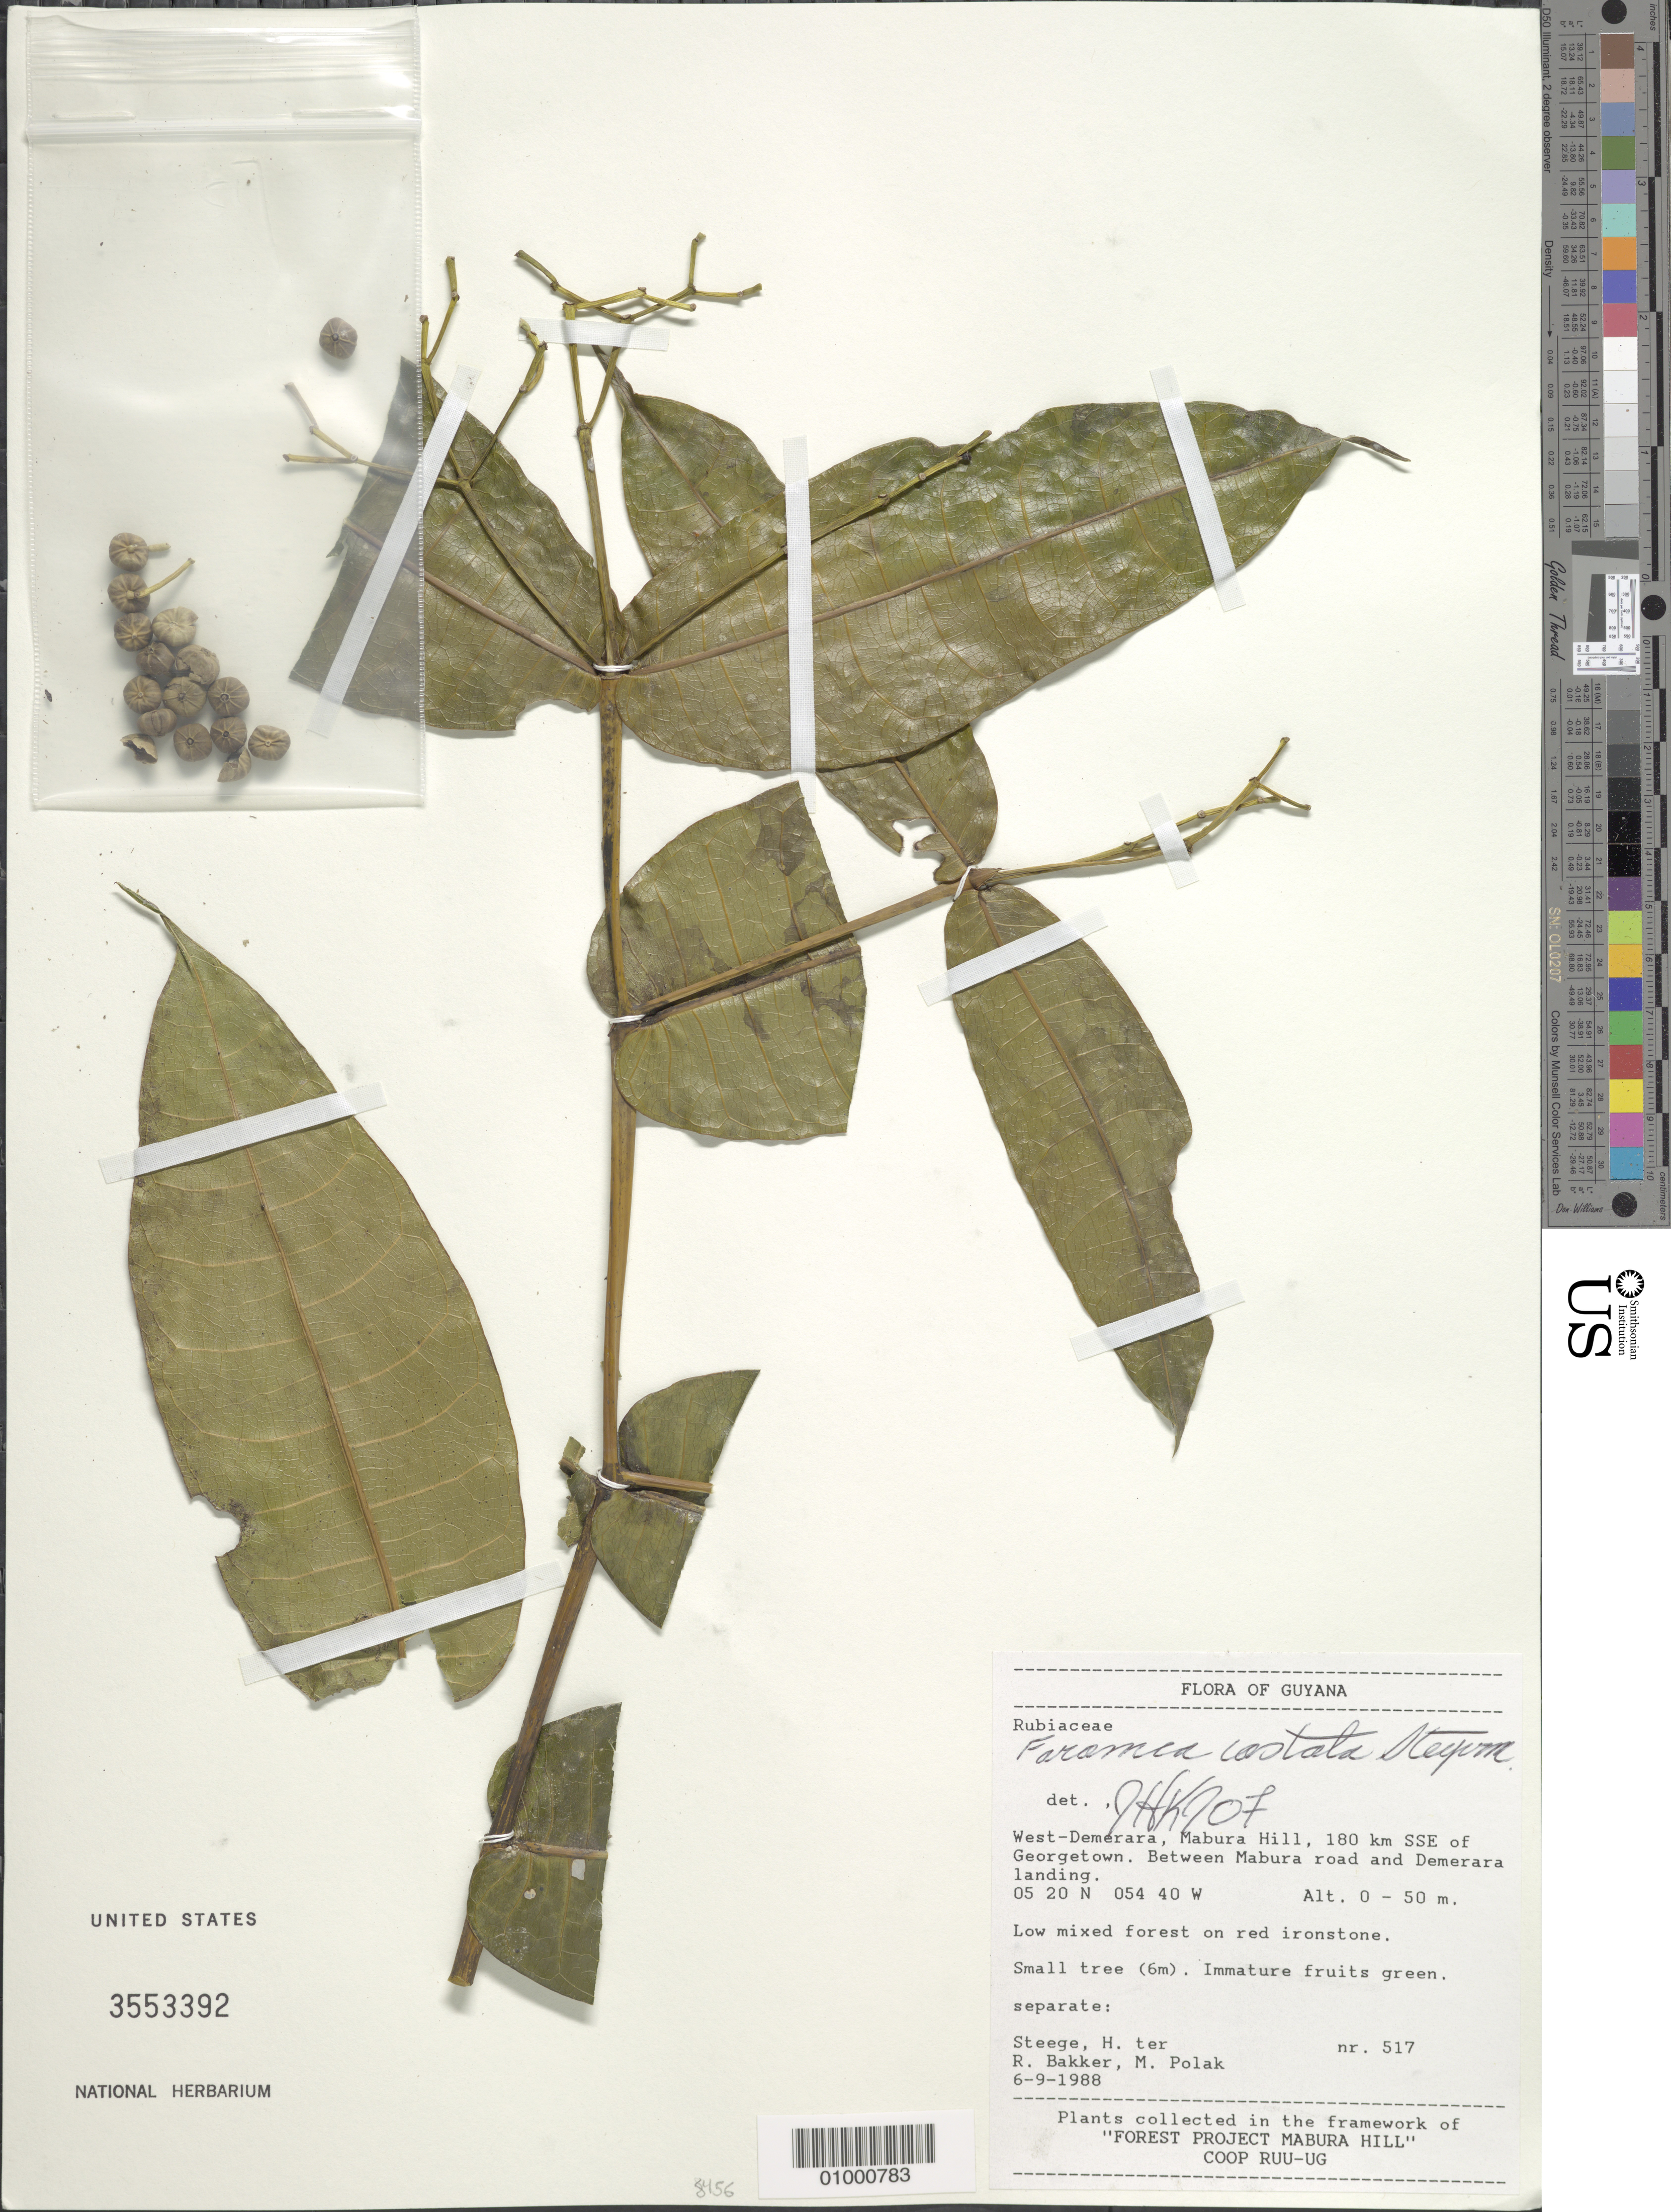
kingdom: Plantae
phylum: Tracheophyta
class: Magnoliopsida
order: Gentianales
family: Rubiaceae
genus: Faramea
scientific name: Faramea costata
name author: Steyerm.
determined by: Kirkbride, J. H.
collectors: H. ter Steege, R. Bakker & M. Polak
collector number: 517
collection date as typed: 6-Sep-88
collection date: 1988-09-06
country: Guyana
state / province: U. Demerara-Berbice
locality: Mabura Hill, 180 km SSE of Georgetown, between Mabura road and Demerara landing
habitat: Low mixed forest on red ironstone.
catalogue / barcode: US 3553392